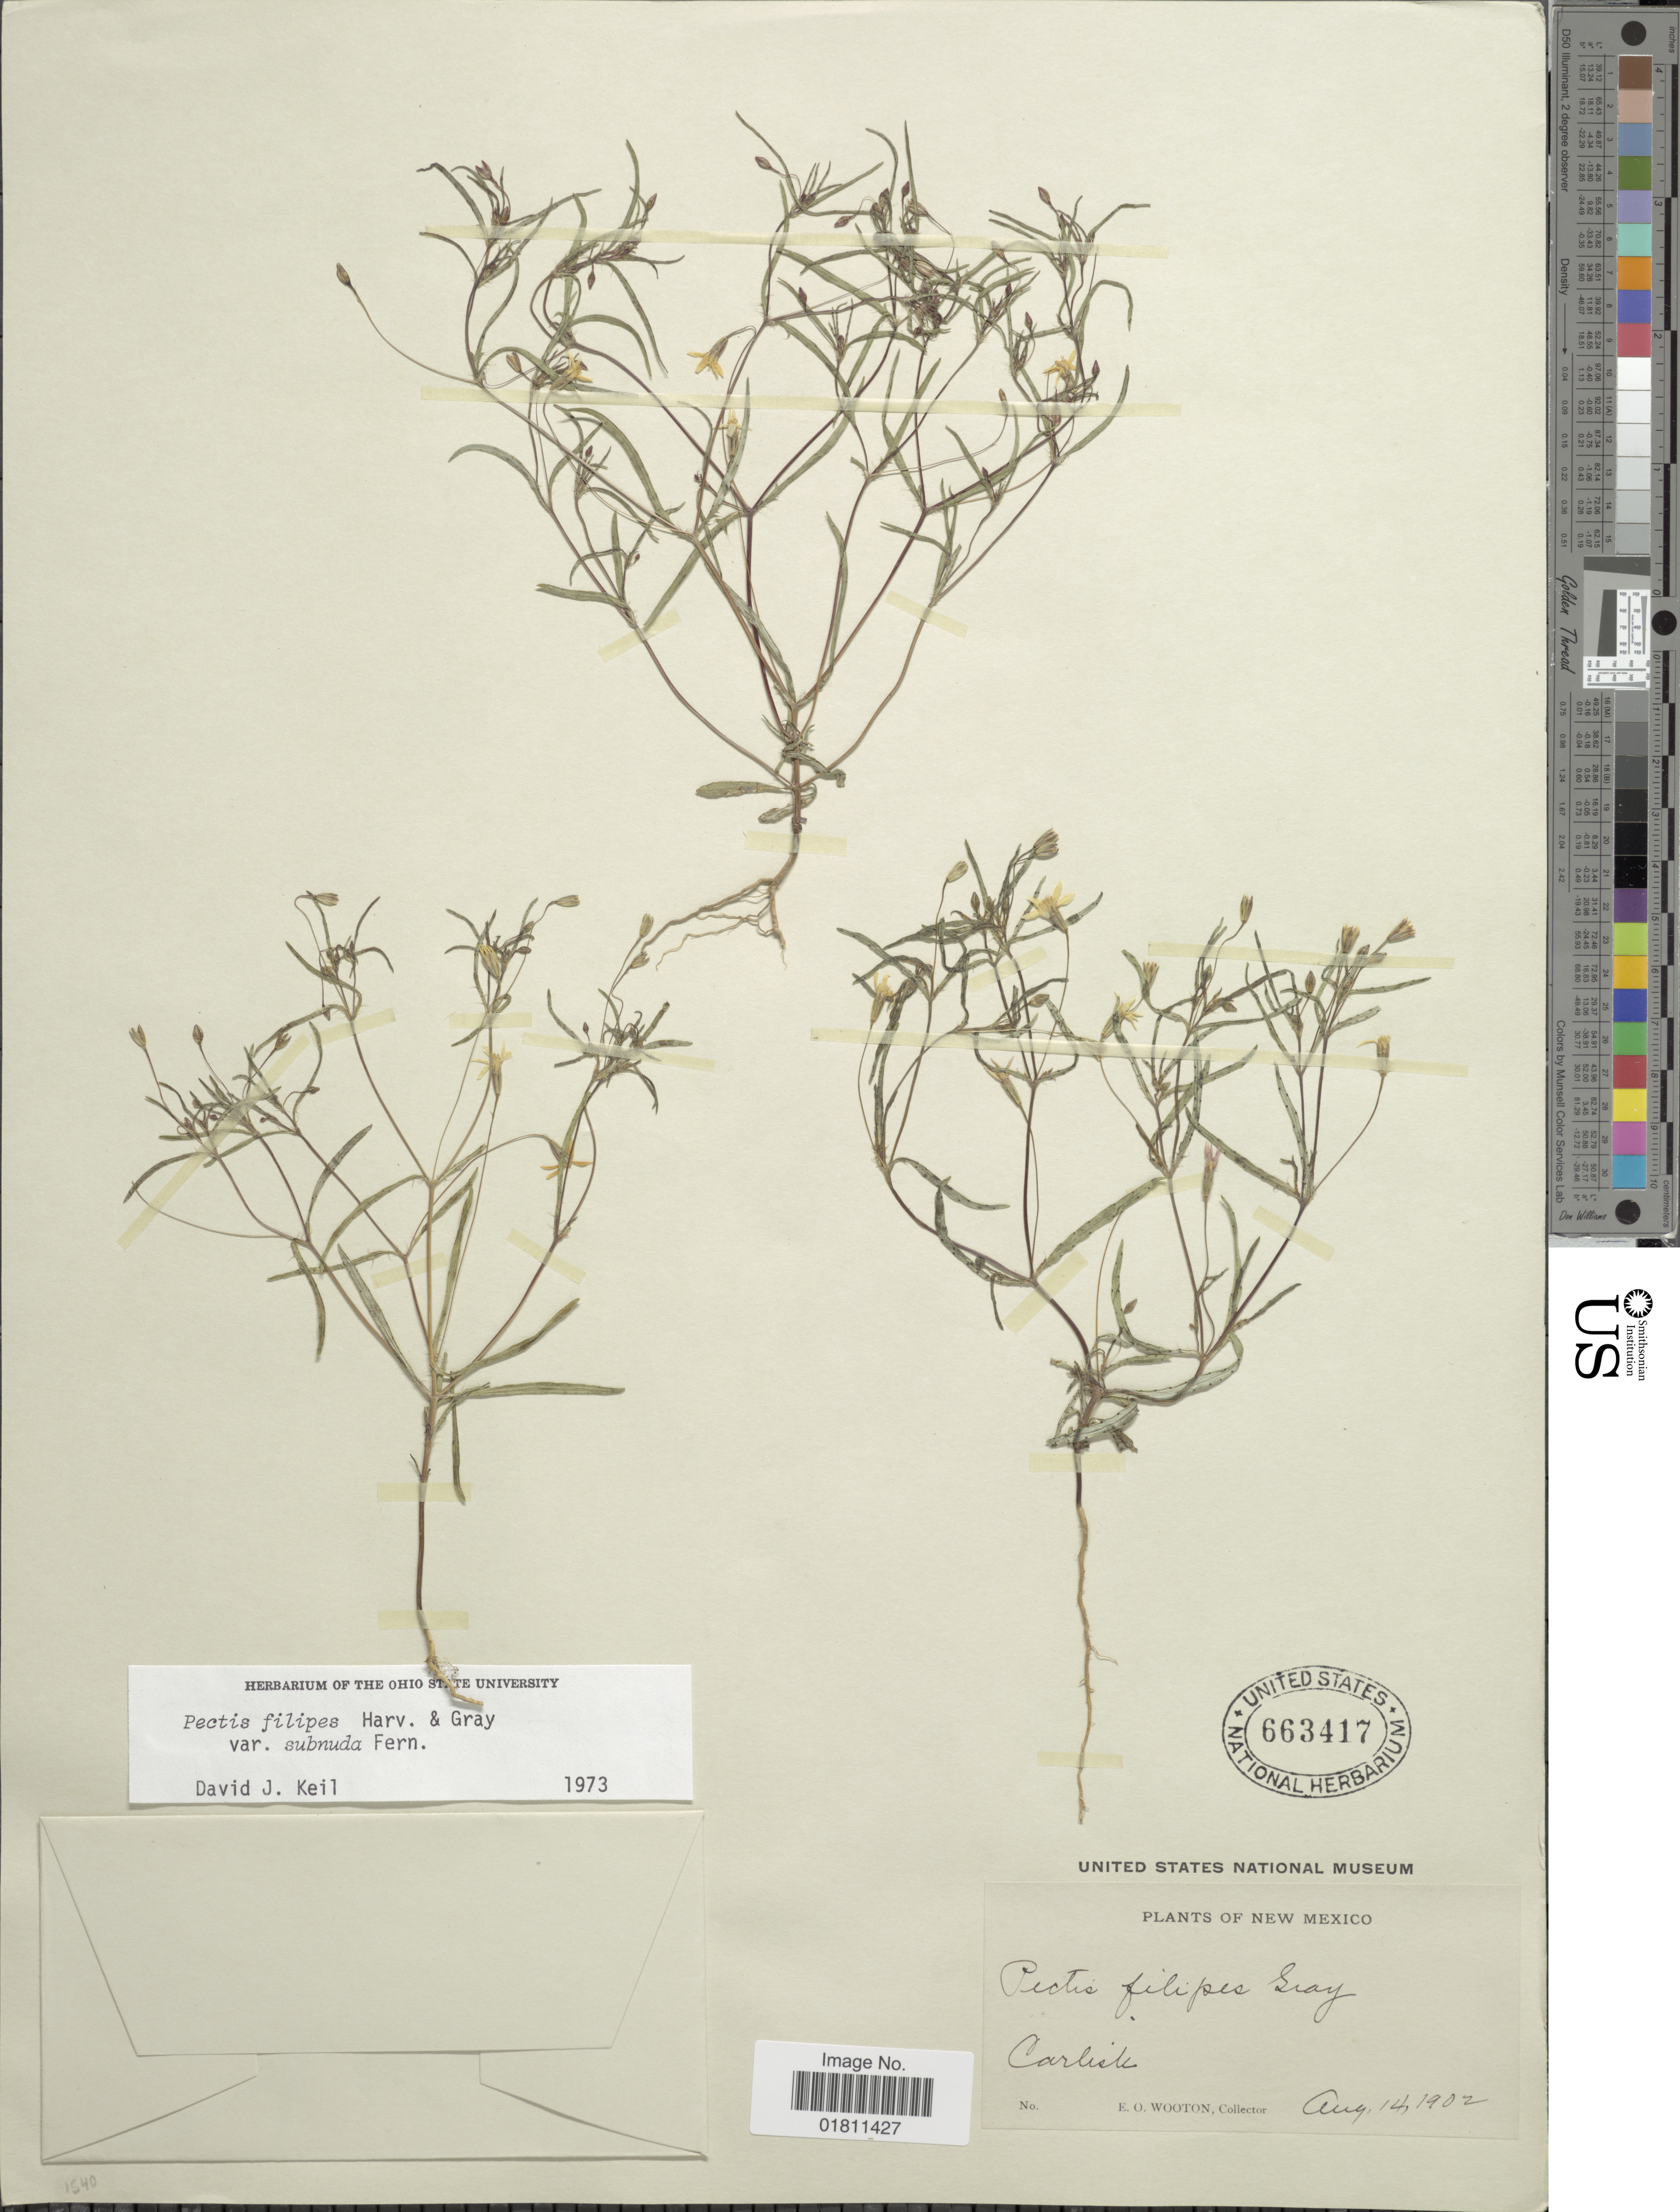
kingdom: Plantae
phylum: Tracheophyta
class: Magnoliopsida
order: Asterales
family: Asteraceae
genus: Pectis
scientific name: Pectis filipes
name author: Harv. & A. Gray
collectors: E. O. Wooton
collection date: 1902-08-14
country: United States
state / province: New Mexico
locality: Carlisle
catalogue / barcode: US 663417